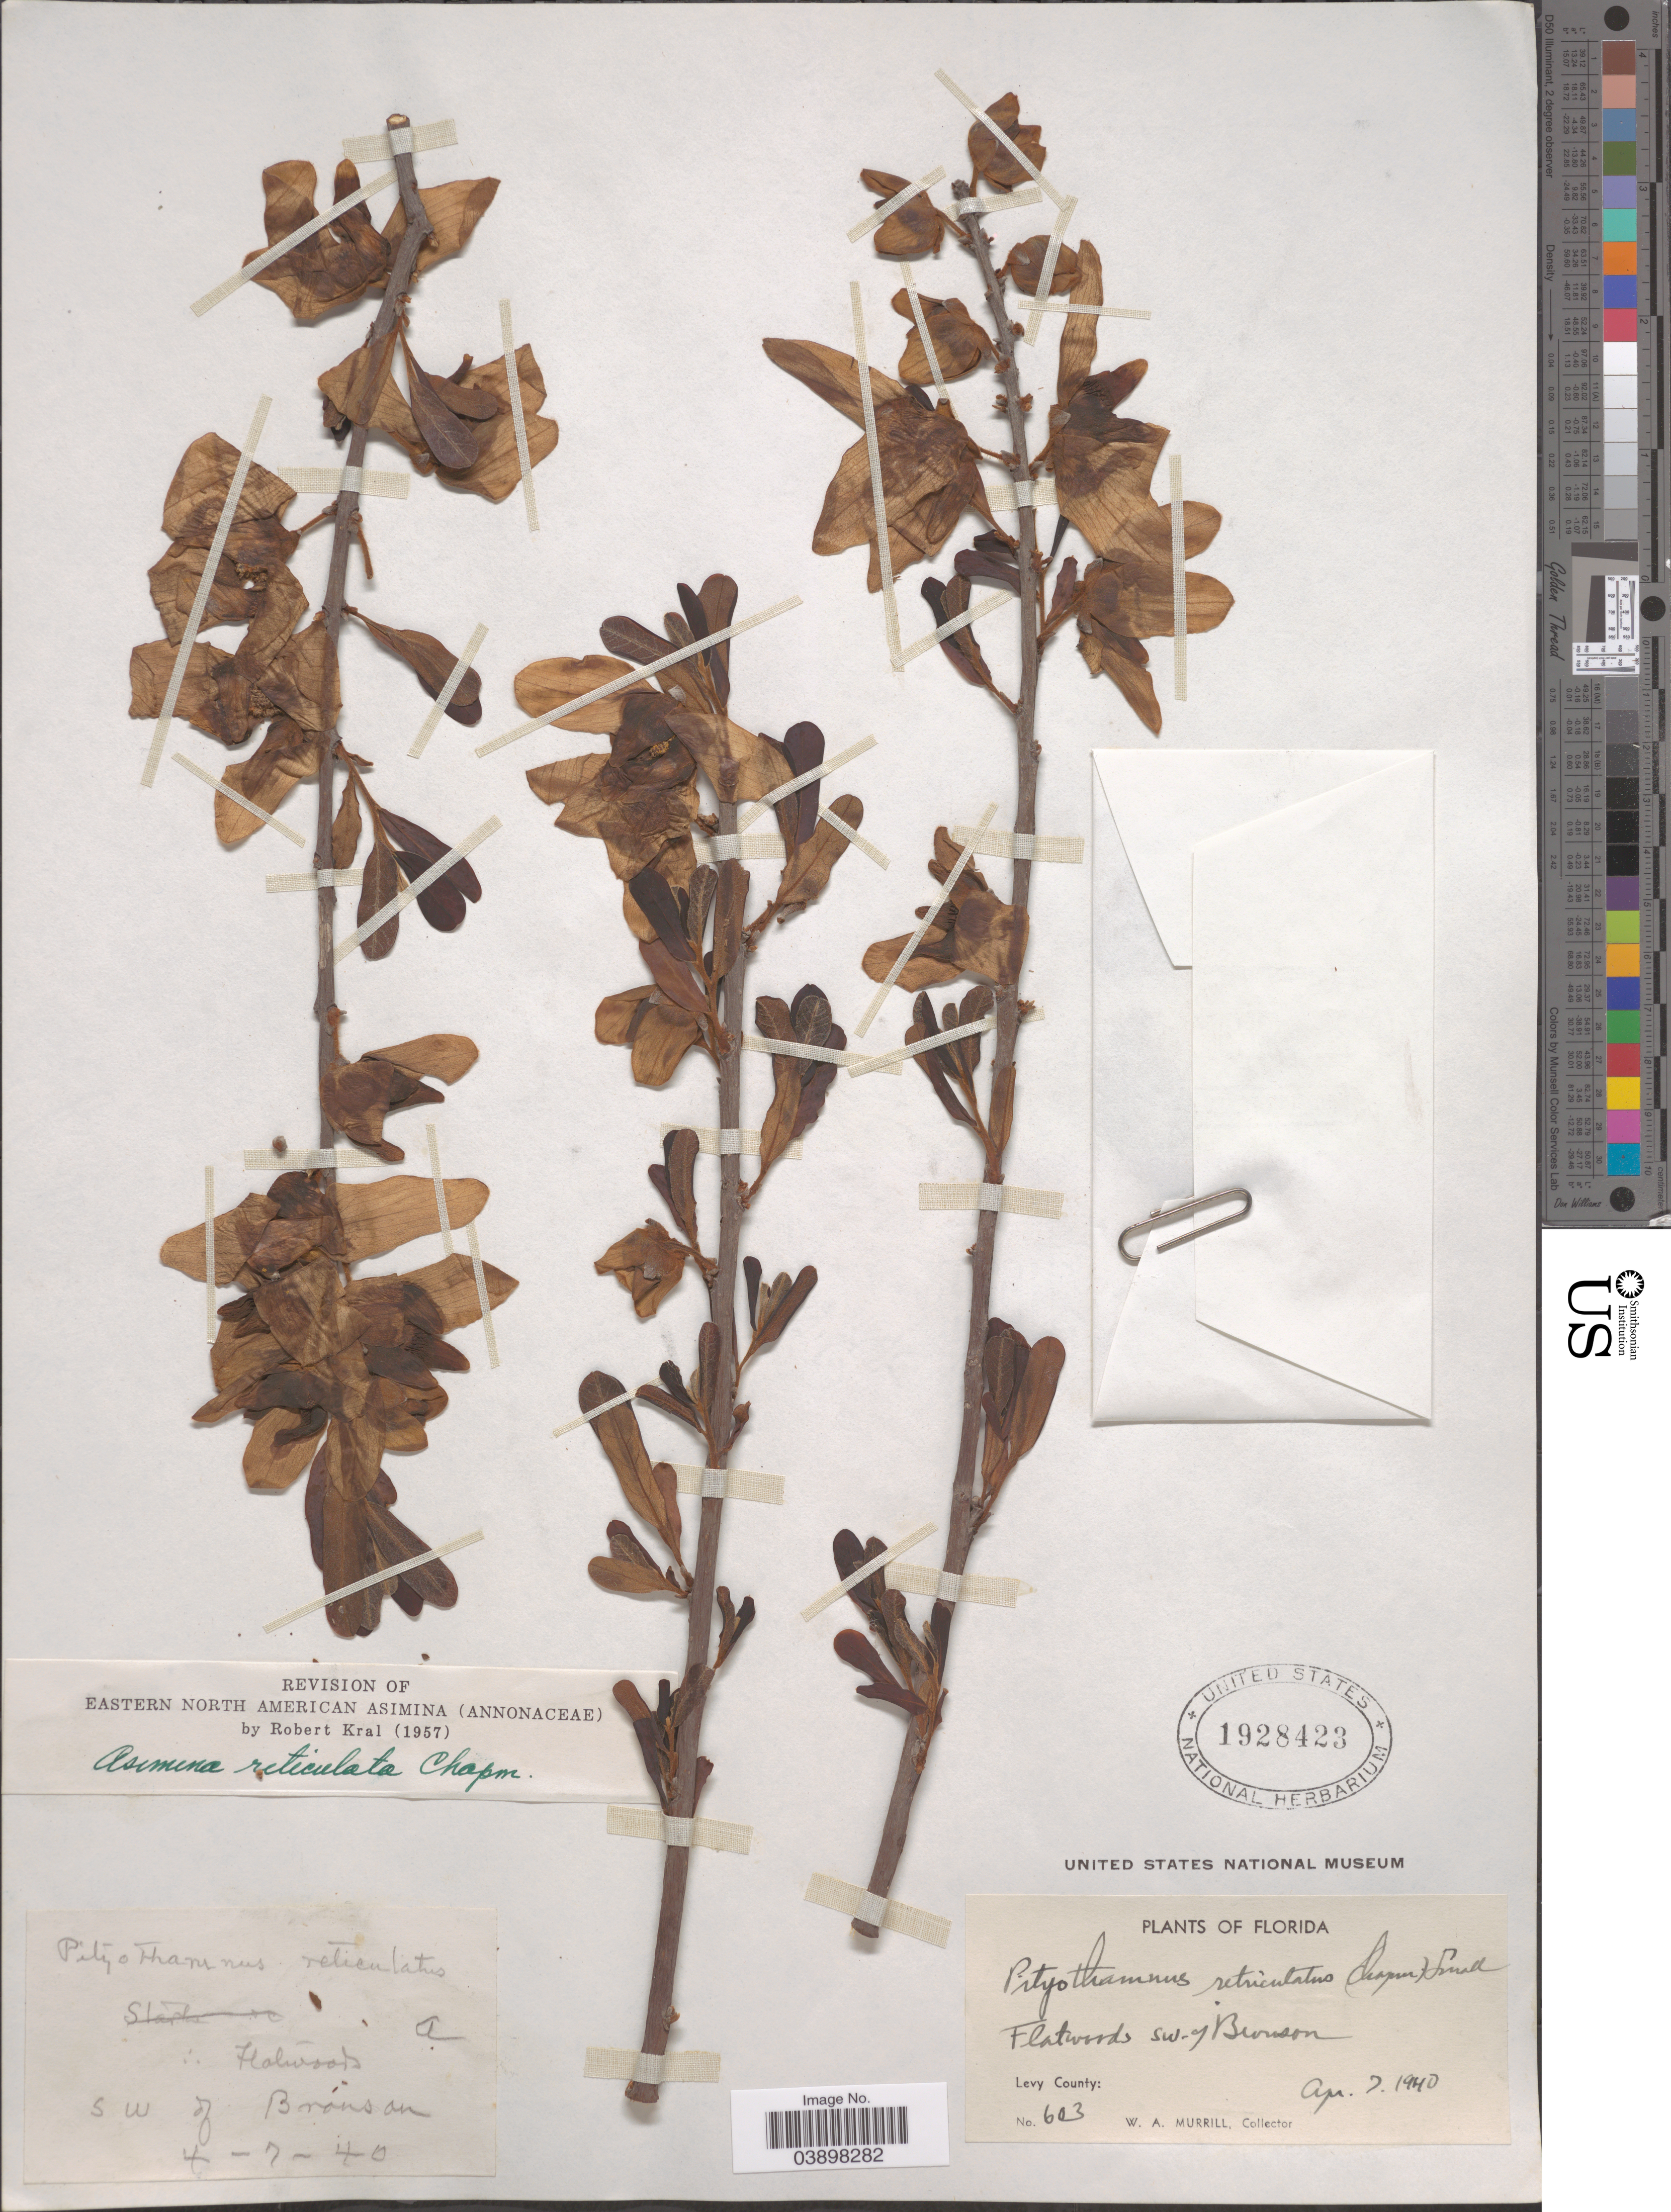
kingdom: Plantae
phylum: Tracheophyta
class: Magnoliopsida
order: Magnoliales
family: Annonaceae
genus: Asimina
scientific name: Asimina reticulata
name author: (Shuttlew.) Chapm.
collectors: W. A. Murrill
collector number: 603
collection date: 1940-04-07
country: United States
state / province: Florida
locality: Flatwood SW. of Bronson. Levy County.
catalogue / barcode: US 1928423